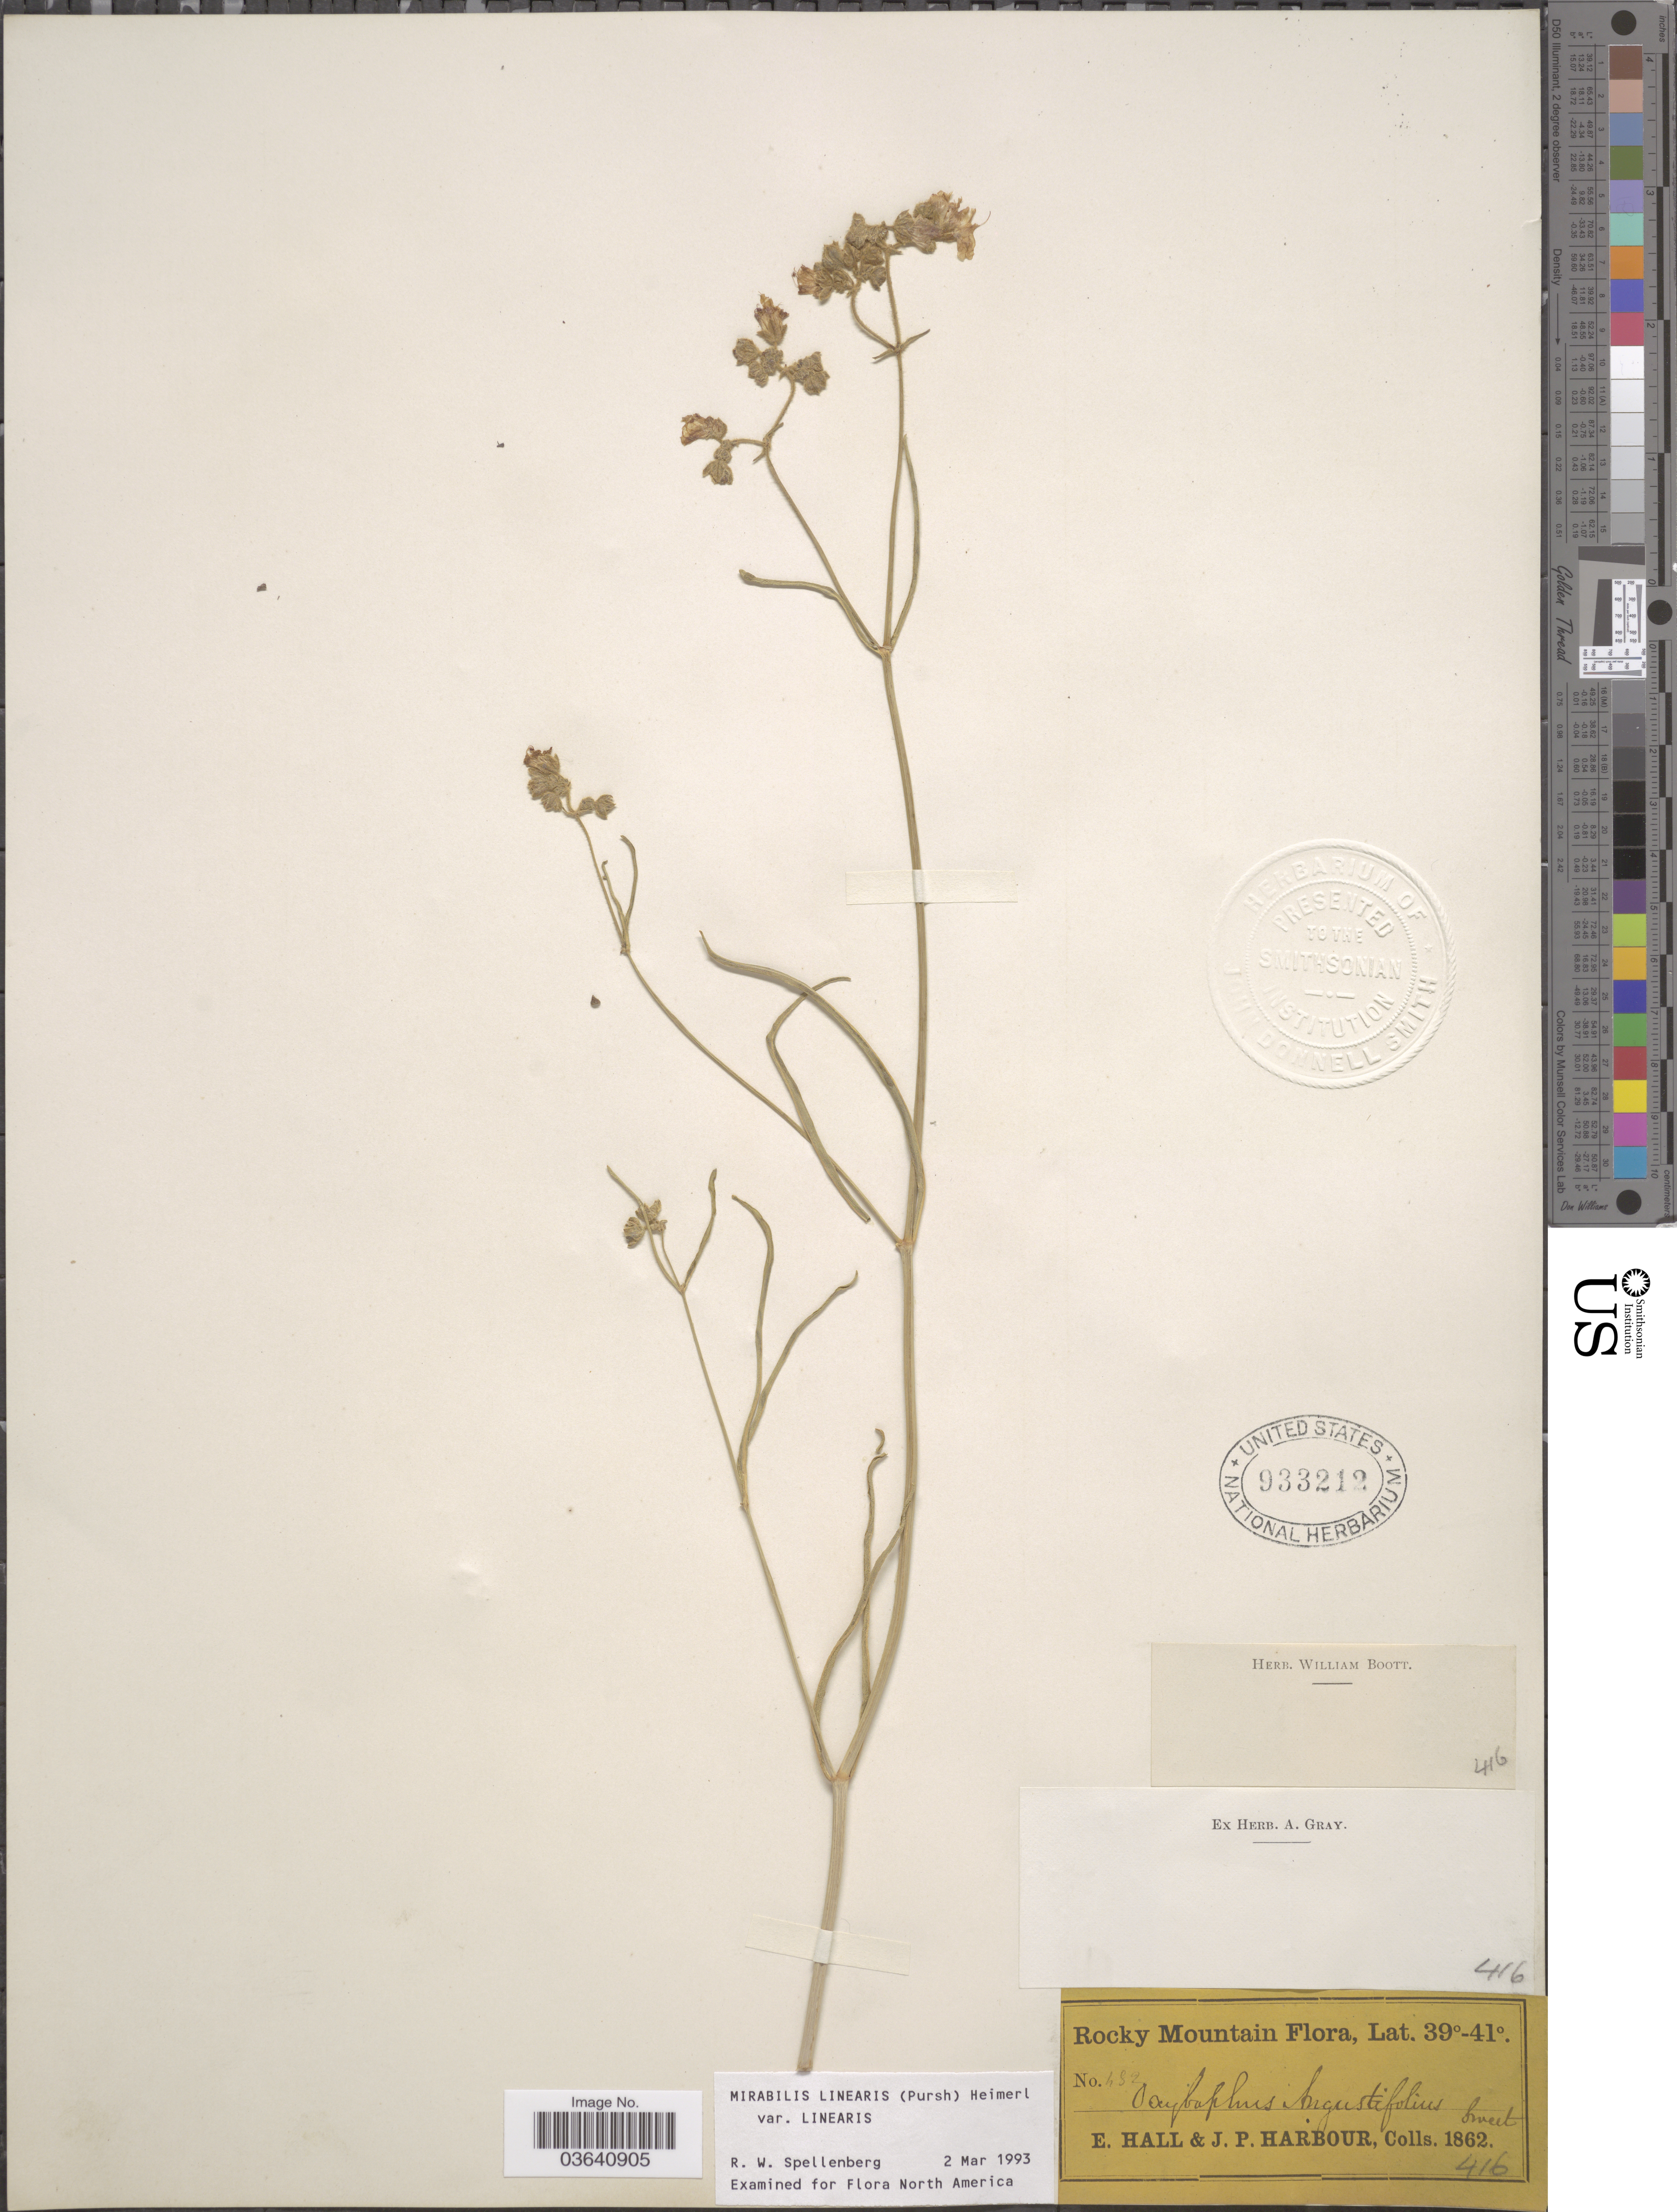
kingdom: Plantae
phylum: Tracheophyta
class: Magnoliopsida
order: Caryophyllales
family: Nyctaginaceae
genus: Mirabilis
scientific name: Mirabilis linearis var. linearis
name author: (Pursh) Heimerl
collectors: E. Hall & J. Harbour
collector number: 482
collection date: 1862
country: United States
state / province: Colorado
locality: Rocky Mountain.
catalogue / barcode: US 933212